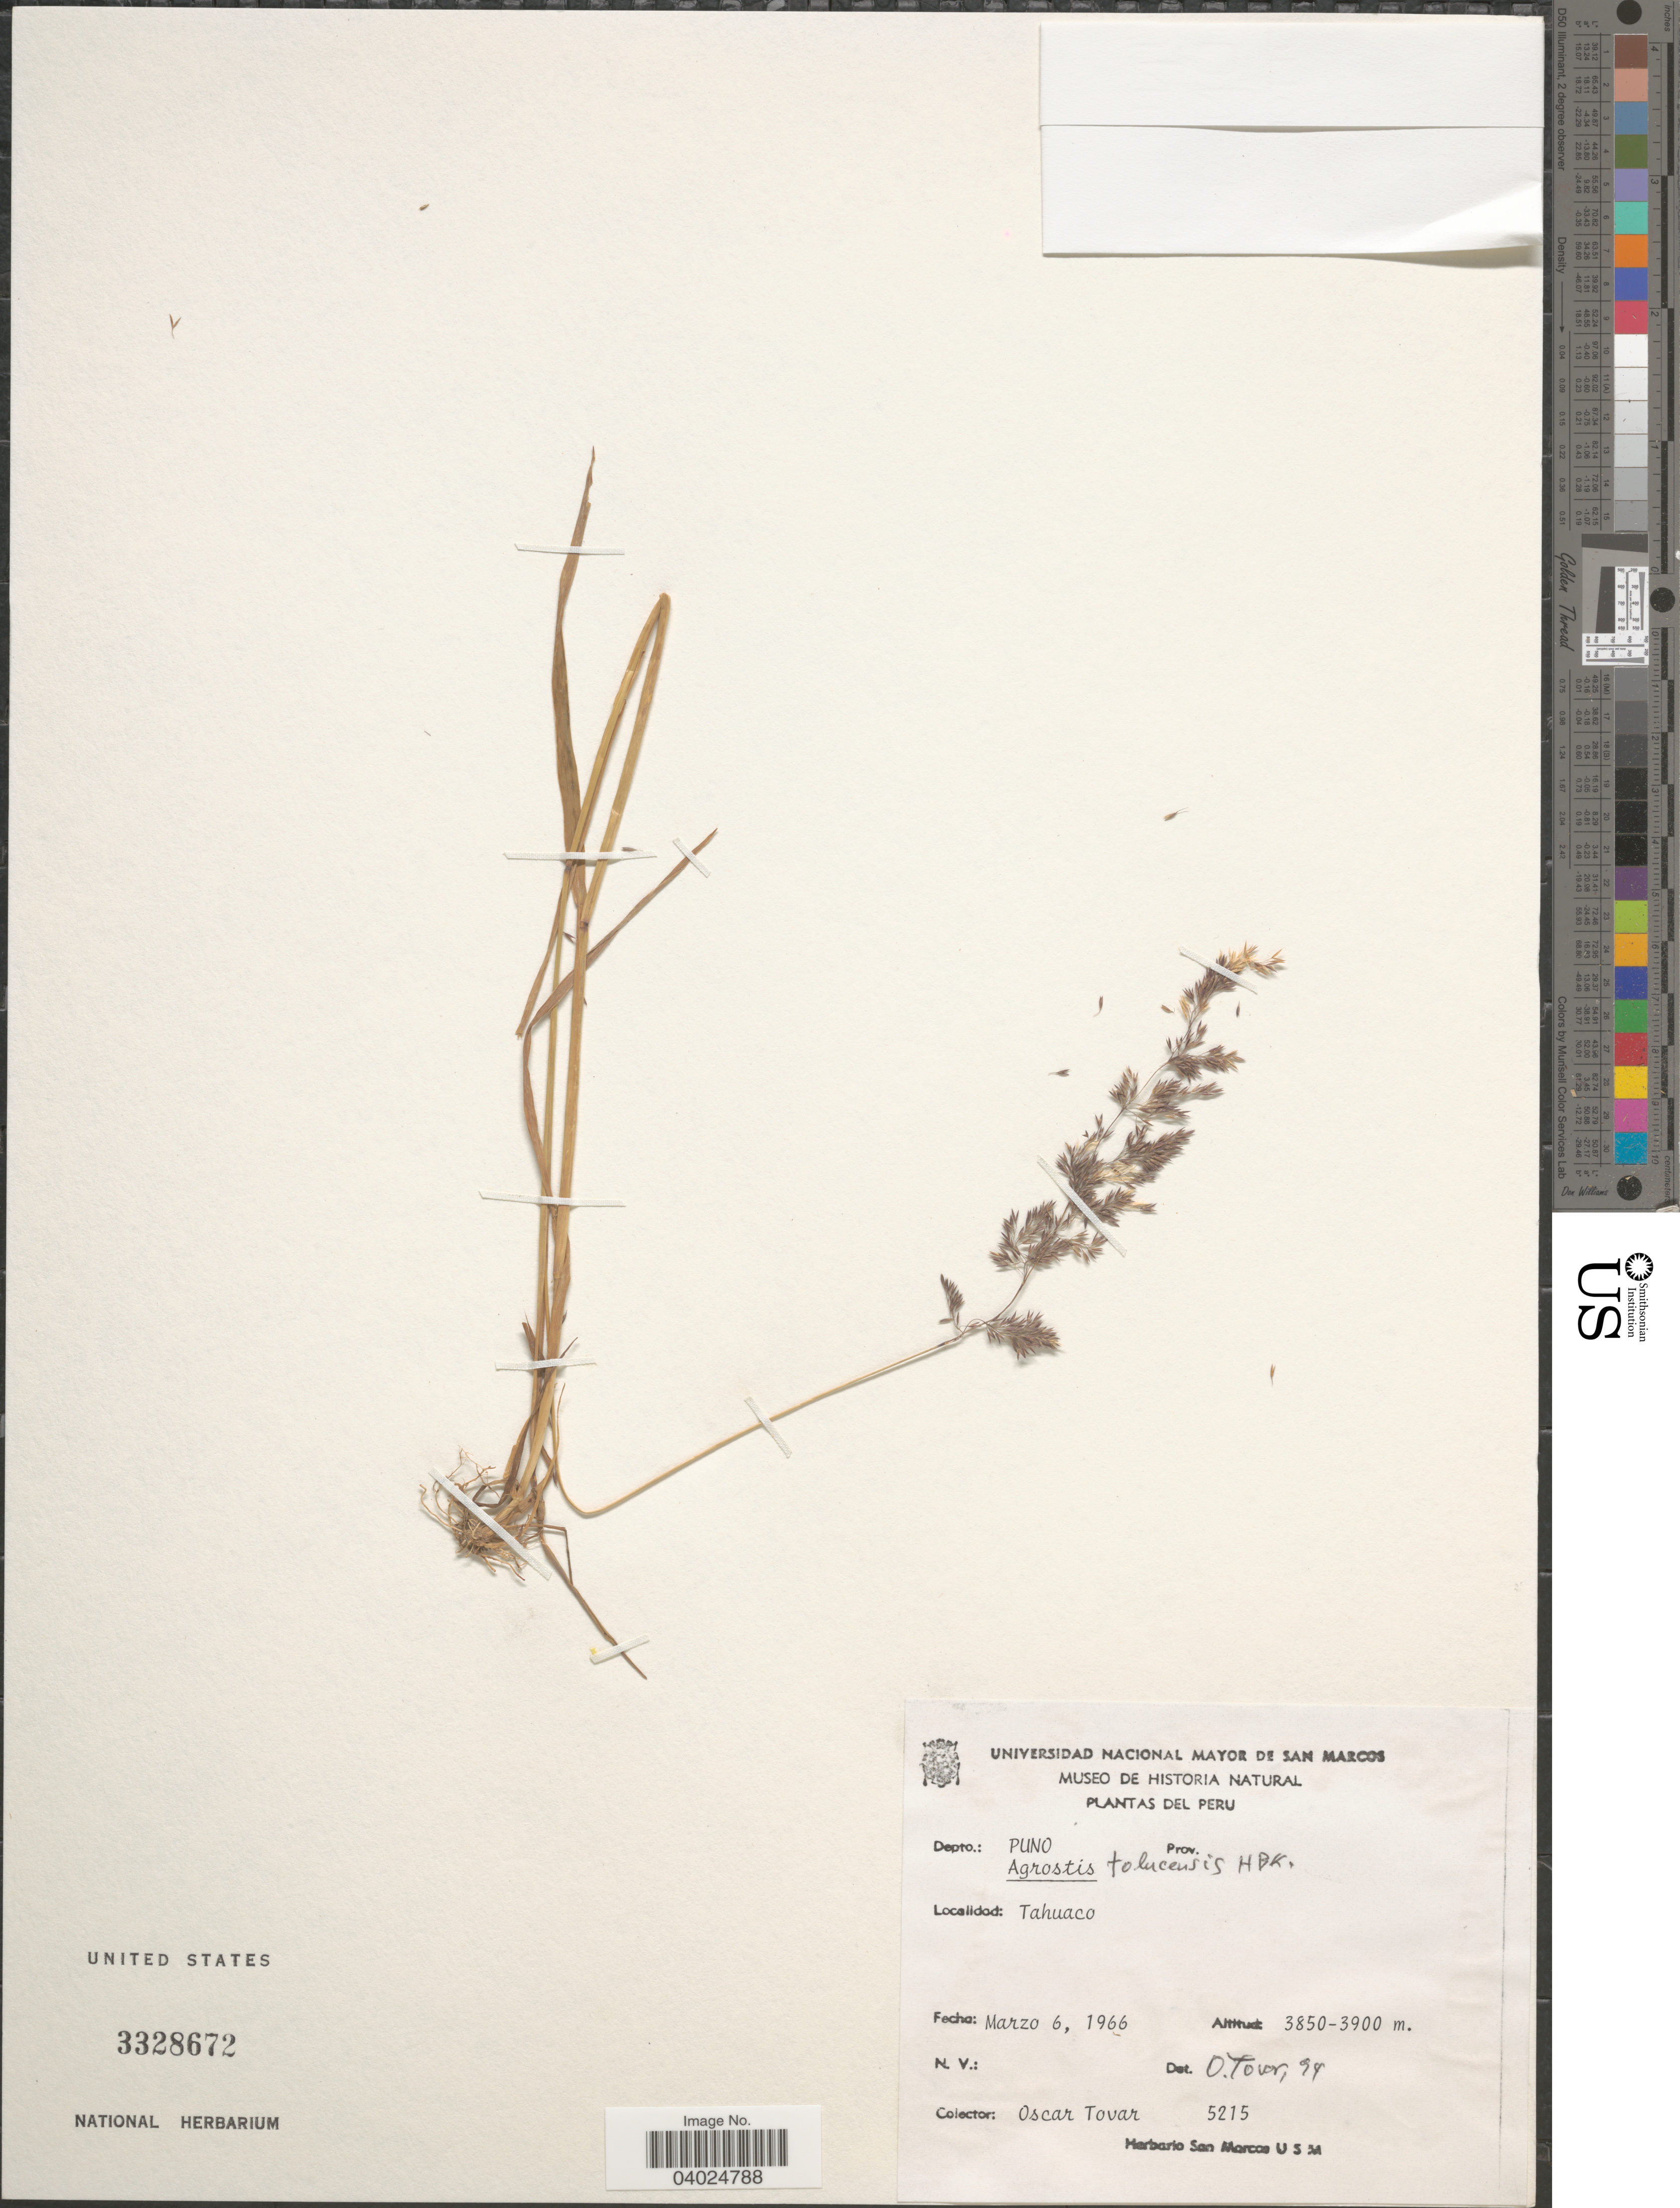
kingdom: Plantae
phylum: Tracheophyta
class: Liliopsida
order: Poales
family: Poaceae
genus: Agrostis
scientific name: Agrostis tolucensis Kunth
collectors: Ó. Tovar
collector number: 5215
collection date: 1966-03-06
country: Peru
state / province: Puno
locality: Depto.: Puno. Tahuaco.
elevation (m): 3850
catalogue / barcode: US 3328672